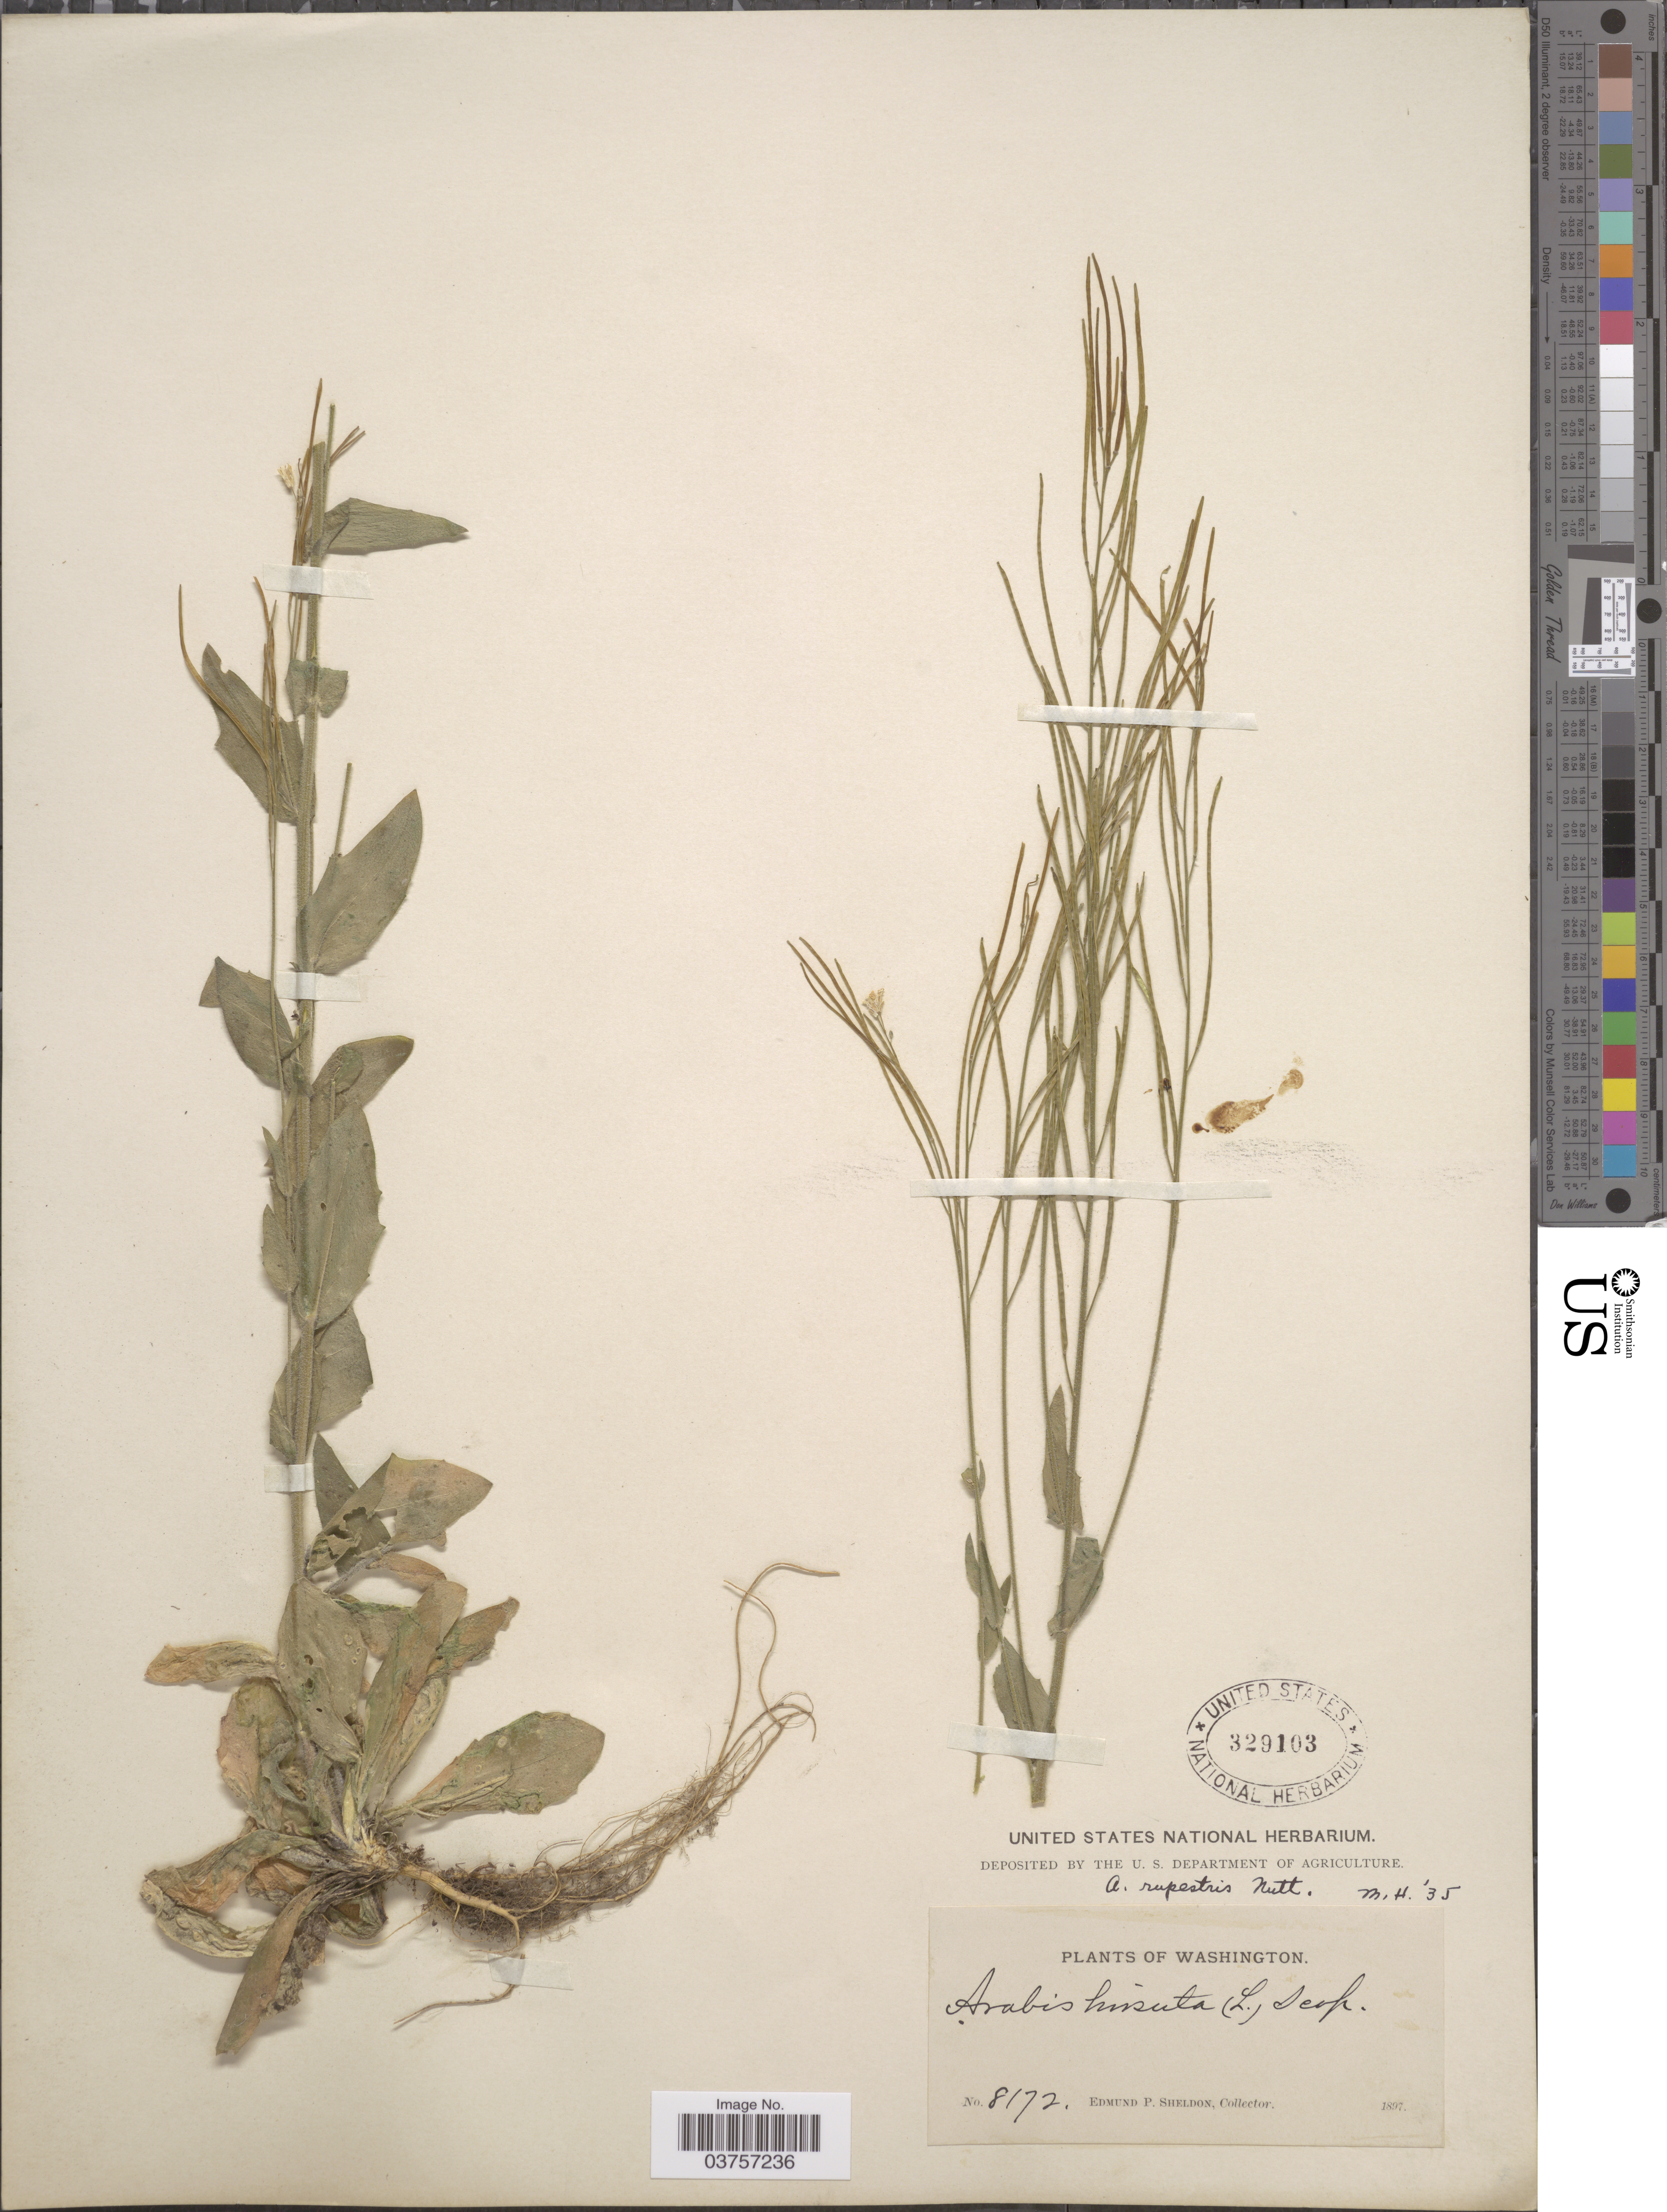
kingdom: Plantae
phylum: Tracheophyta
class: Magnoliopsida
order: Brassicales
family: Brassicaceae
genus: Arabis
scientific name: Arabis hirsuta var. glabrata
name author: Torr. & A. Gray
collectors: E. P. Sheldon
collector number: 8172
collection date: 1897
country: United States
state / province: Washington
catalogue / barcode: US 329103